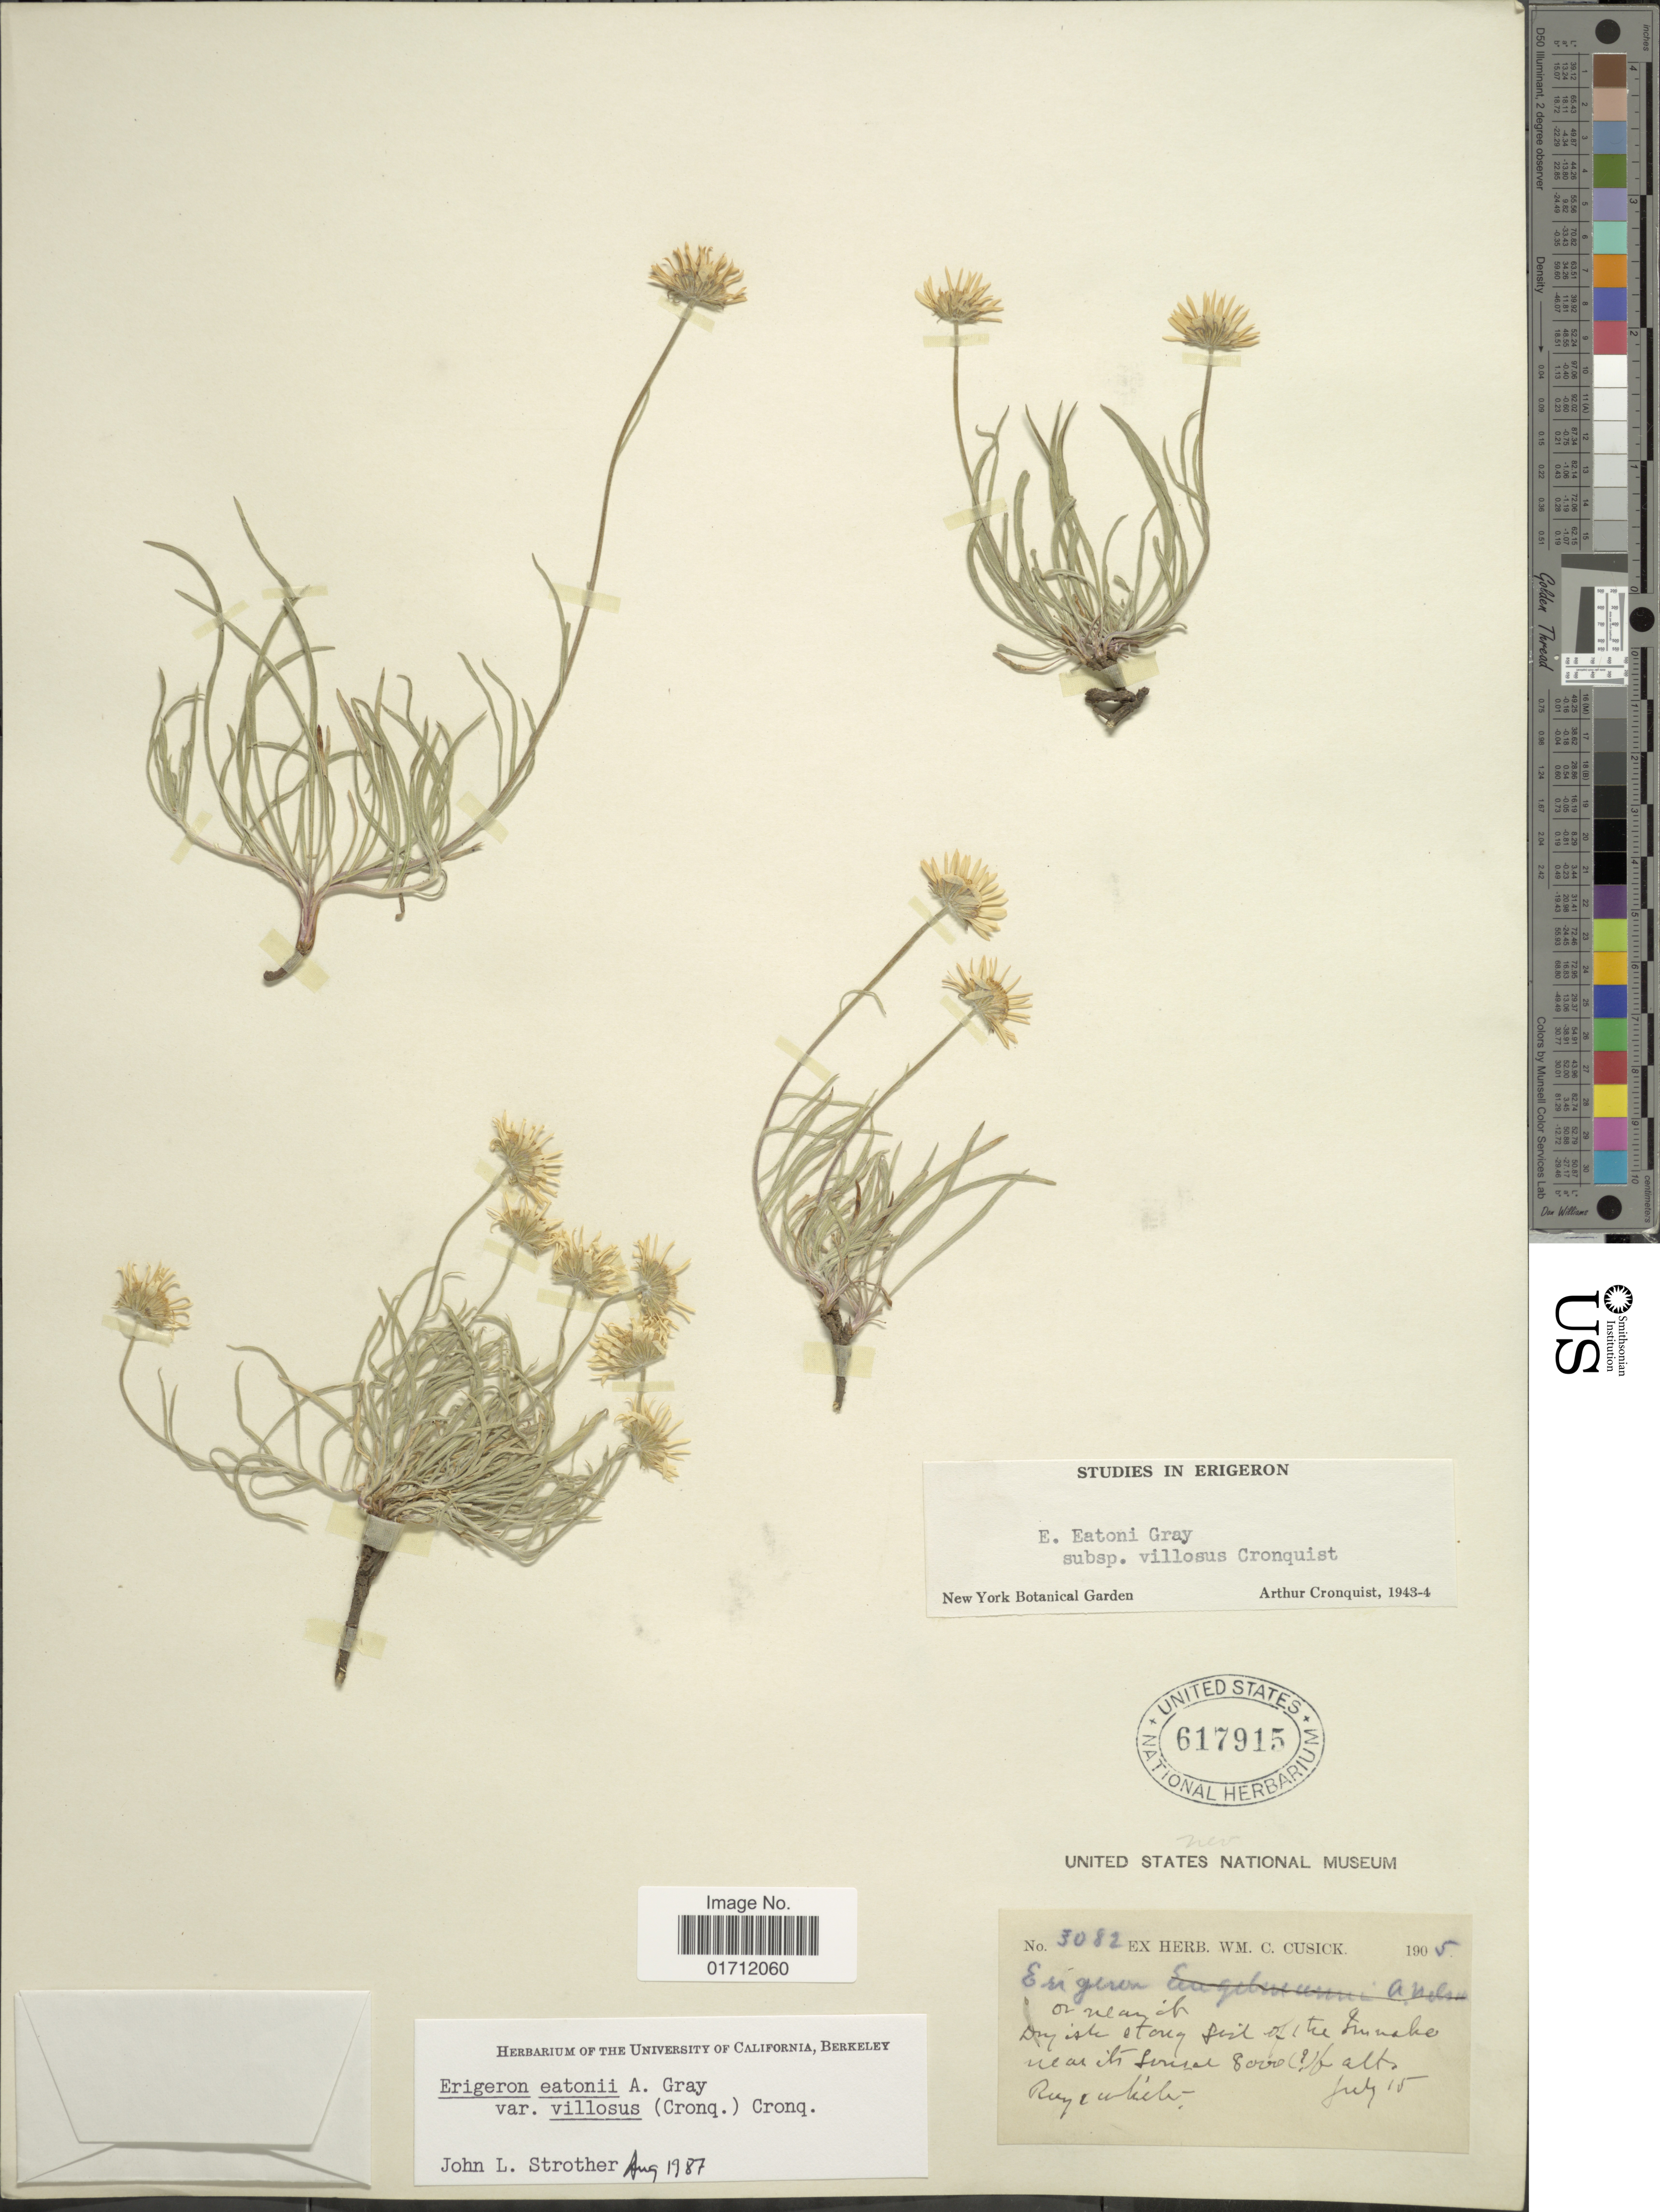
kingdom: Plantae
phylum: Tracheophyta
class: Magnoliopsida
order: Asterales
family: Asteraceae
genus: Erigeron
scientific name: Erigeron eatonii var. villosus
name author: (Cronq.) Cronq.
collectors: ex herb. Wm. C. Cusick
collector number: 3082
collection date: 1905-07-15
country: United States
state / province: Oregon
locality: The Imnaha near its source.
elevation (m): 2438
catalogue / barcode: US 617915